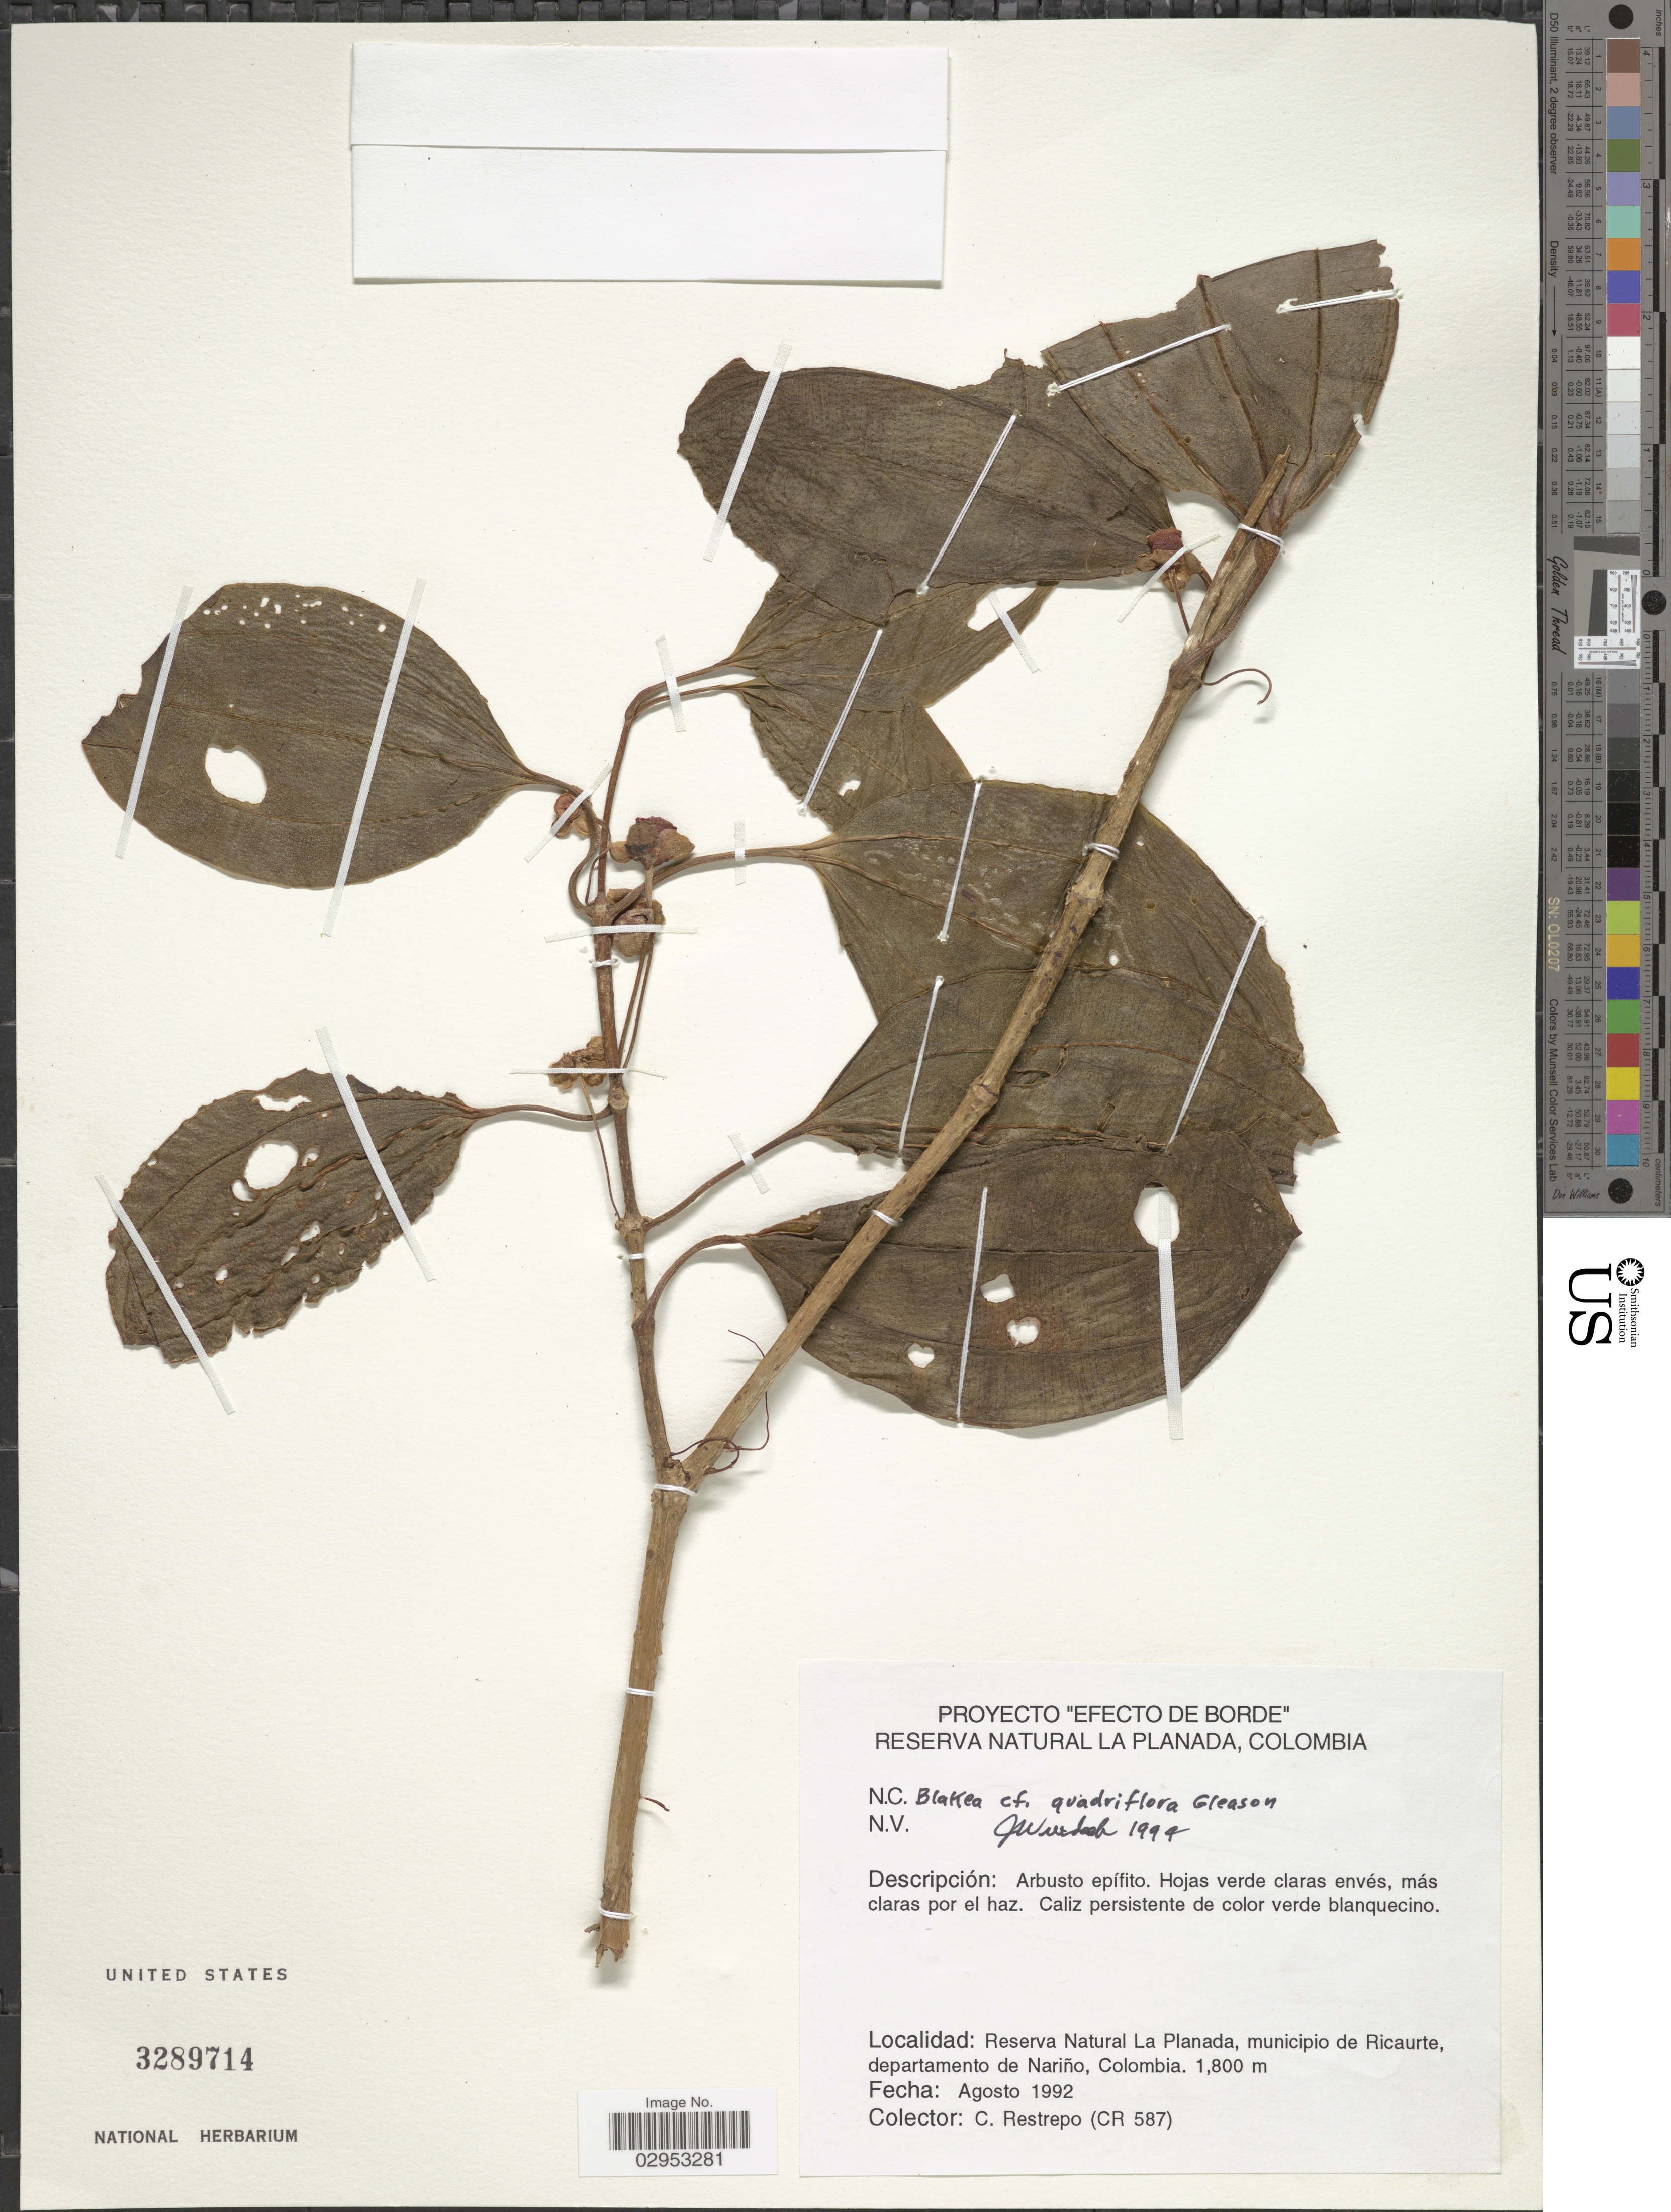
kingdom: Plantae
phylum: Tracheophyta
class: Magnoliopsida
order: Myrtales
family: Melastomataceae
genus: Blakea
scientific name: Blakea quadriflora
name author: Gleason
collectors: C. Restrepo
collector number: CR 587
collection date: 1992-08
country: Colombia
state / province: Nariño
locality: Reserva Natural La Planada, municipio de Ricaurte, departamento de Nariño.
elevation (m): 1800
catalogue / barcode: US 3289714